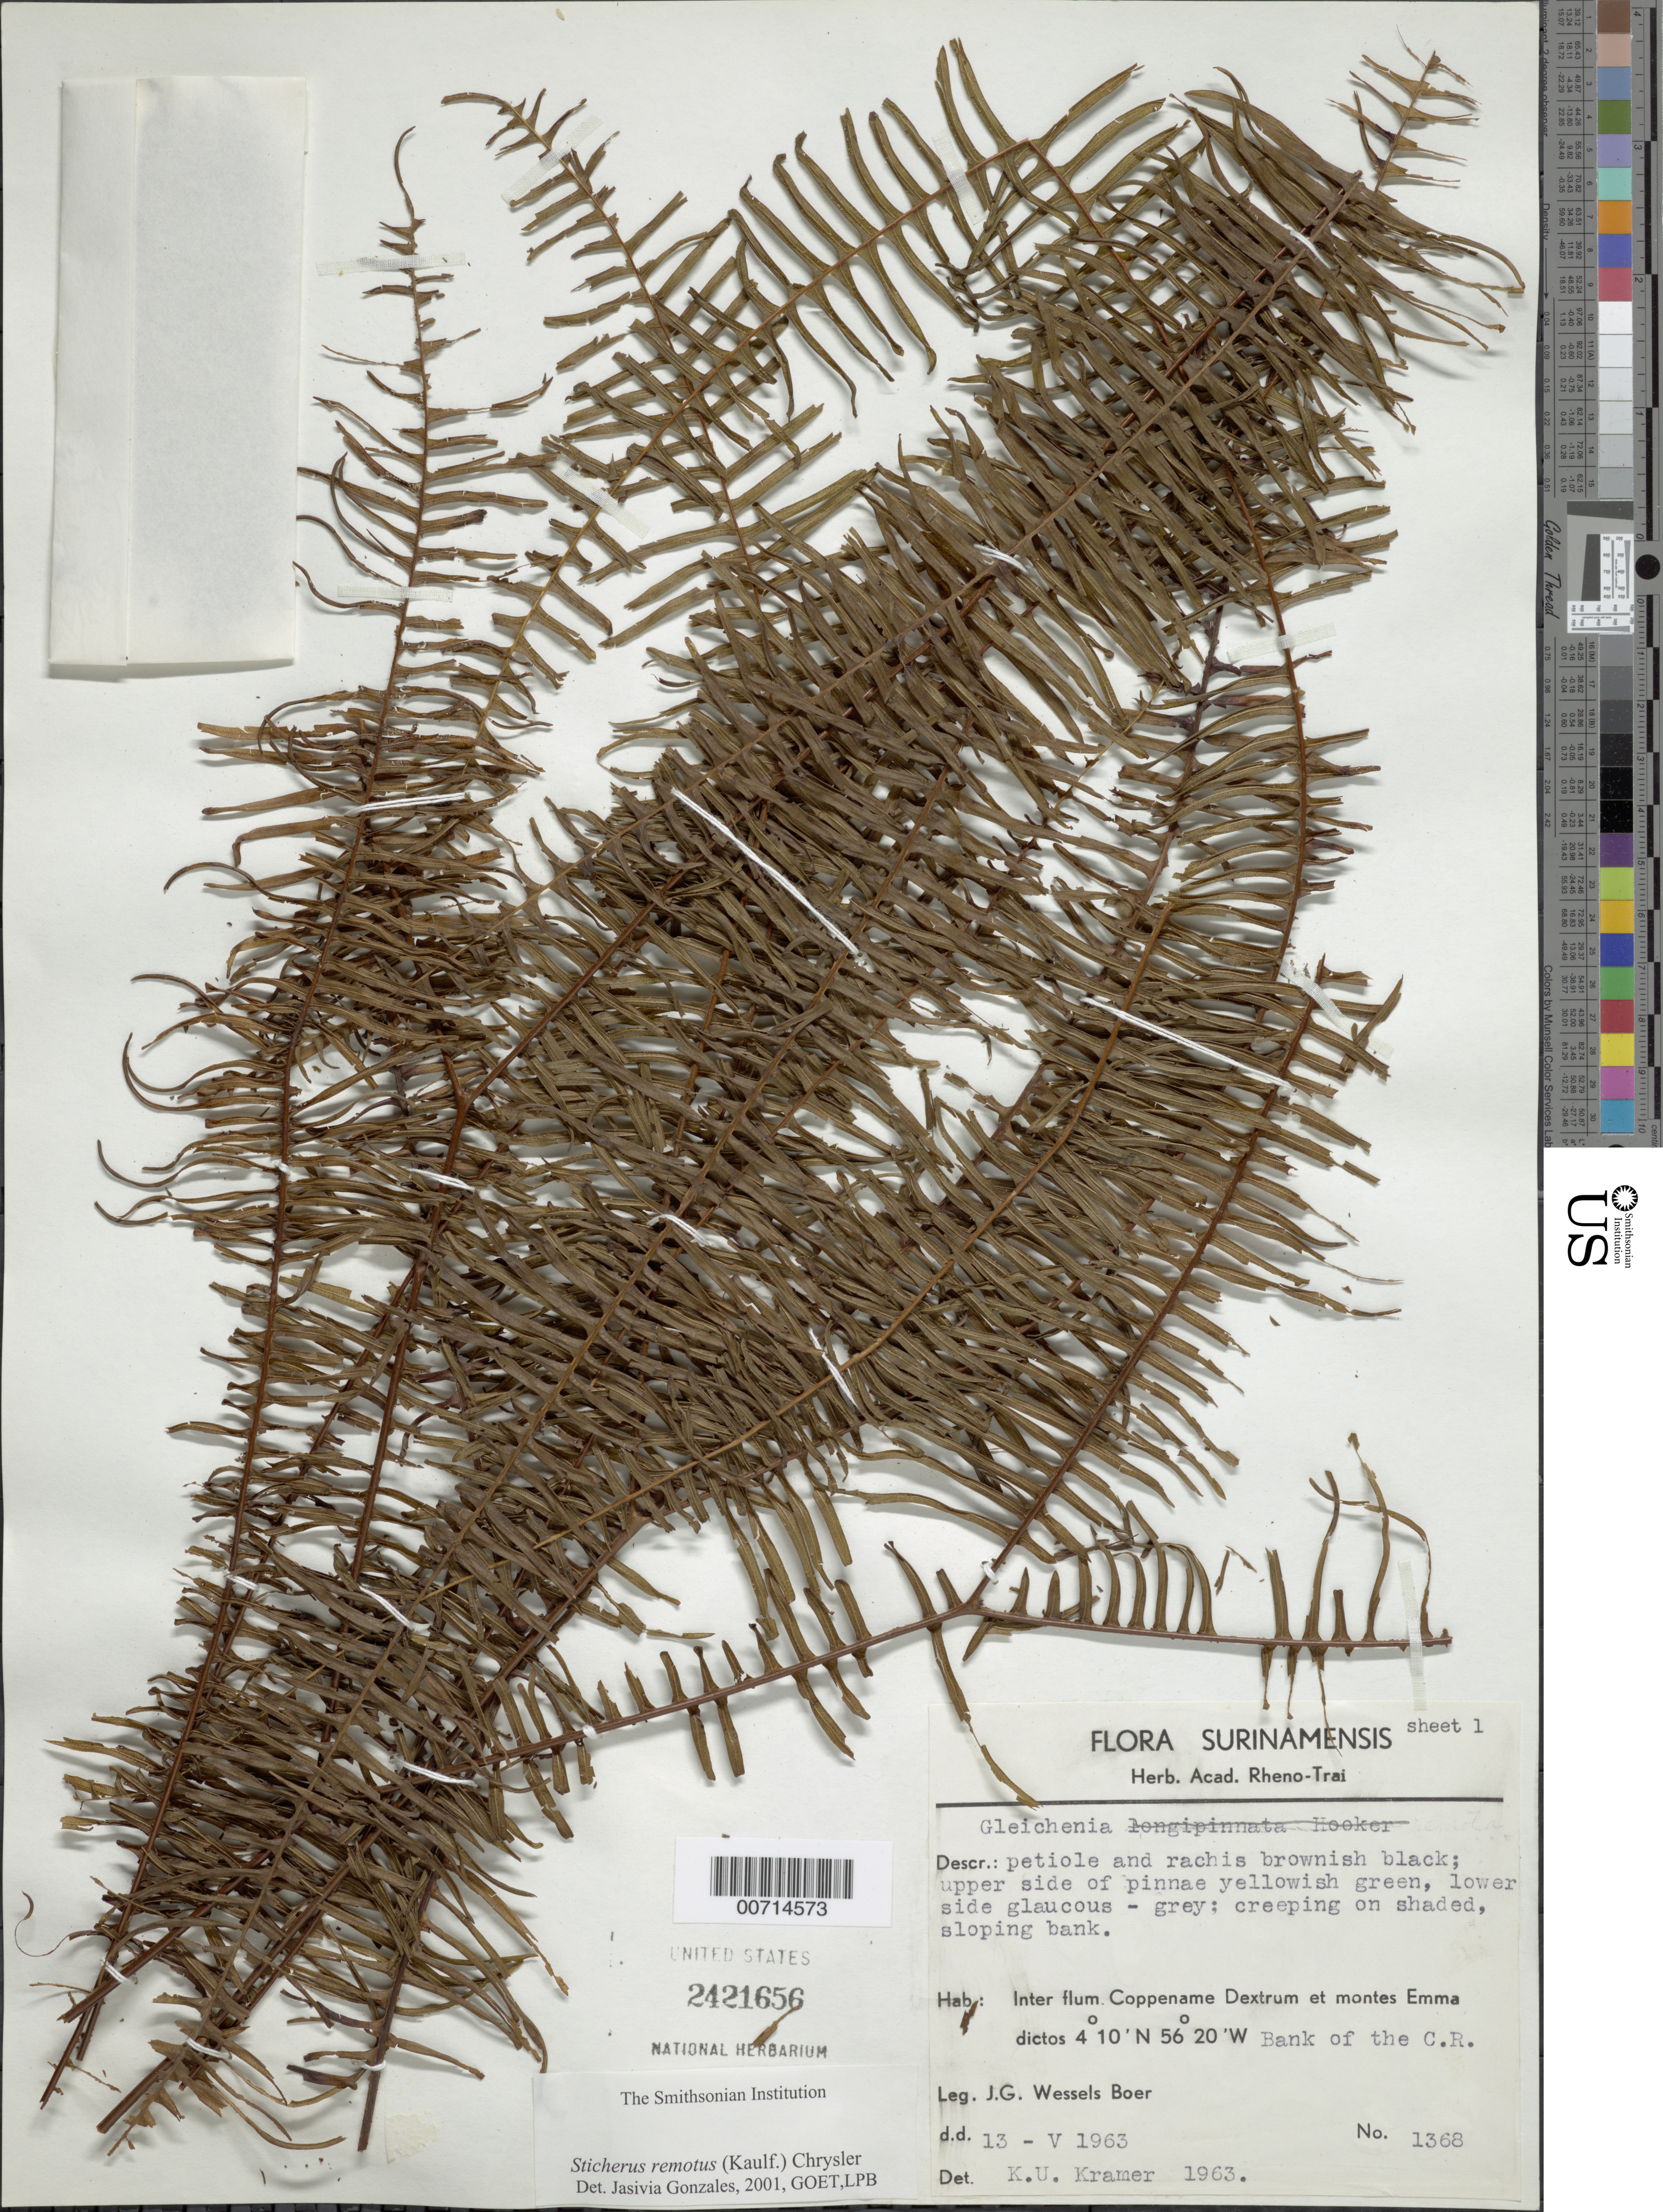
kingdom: Plantae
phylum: Tracheophyta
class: Polypodiopsida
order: Gleicheniales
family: Gleicheniaceae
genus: Sticherus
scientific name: Sticherus remotus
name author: (Kaulf.) Chrysler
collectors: J. G. Wessels Boer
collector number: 1368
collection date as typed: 13-May-63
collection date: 1963-05-13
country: Suriname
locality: Coppename Dextrum inter flum. et montes Emma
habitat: Creeping on shaded sloping bank of Coppename River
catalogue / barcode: US 2421656